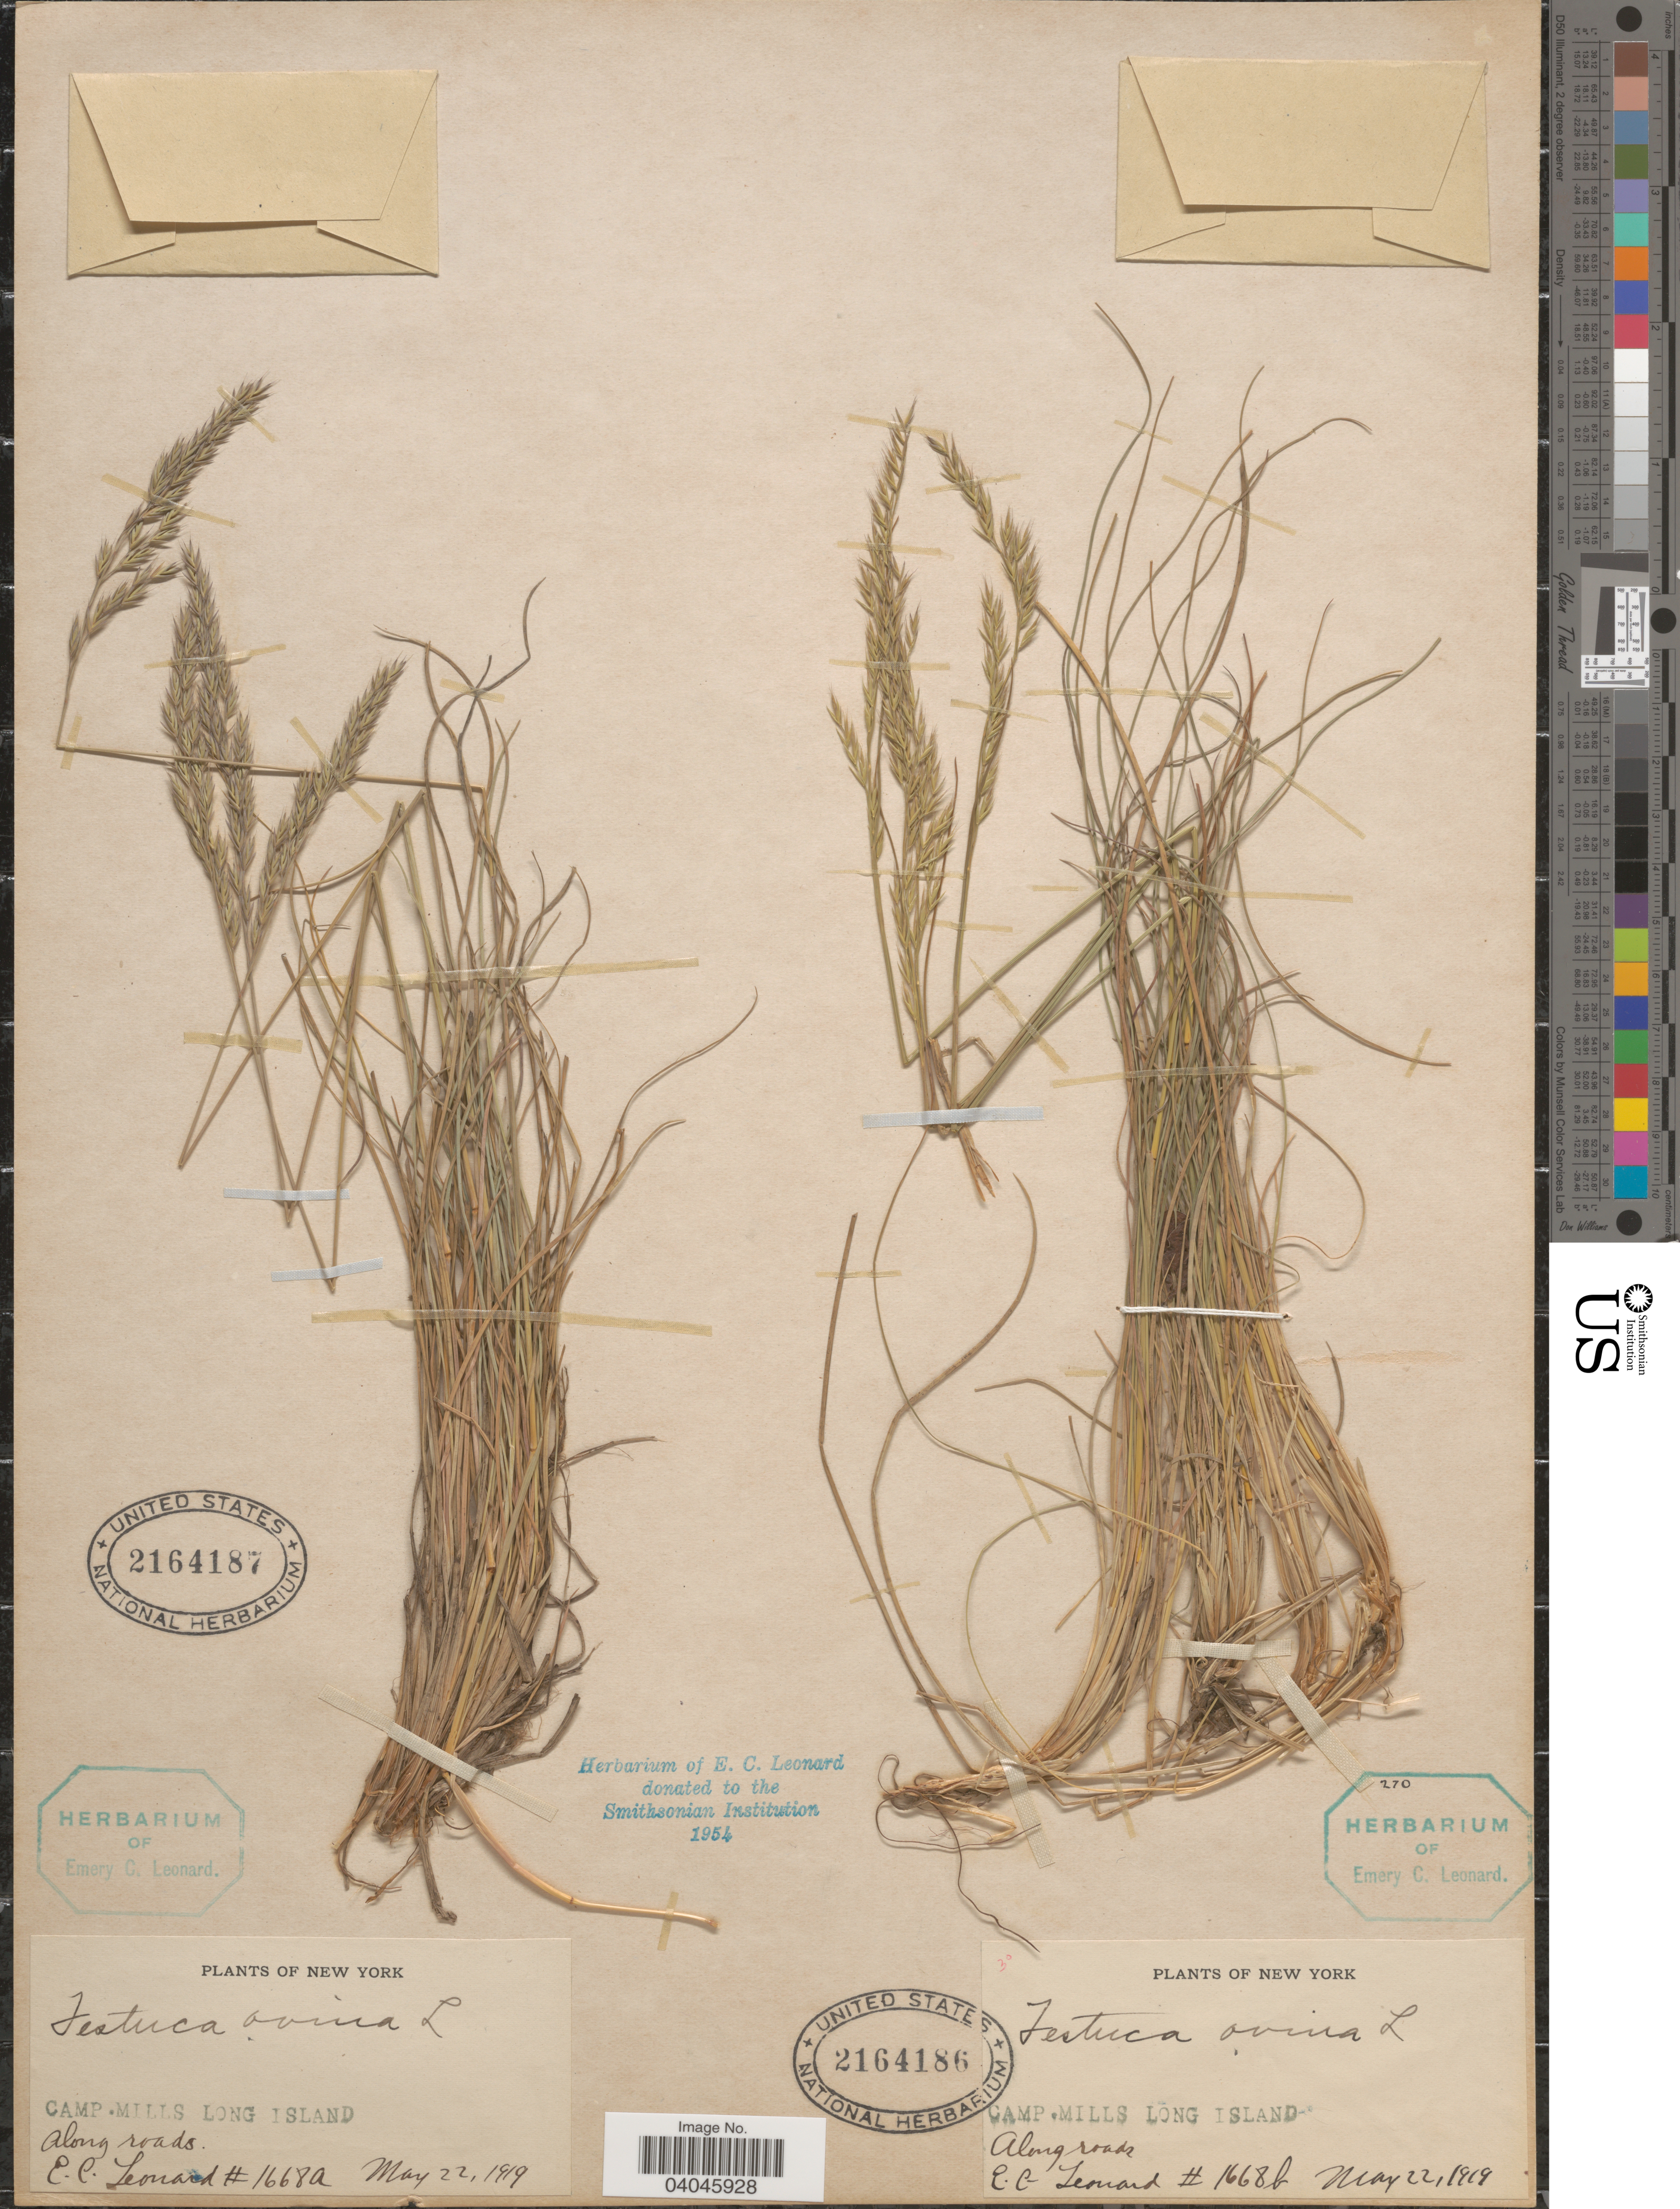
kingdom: Plantae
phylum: Tracheophyta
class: Liliopsida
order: Poales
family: Poaceae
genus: Festuca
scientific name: Festuca rubra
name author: L.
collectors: E. C. Leonard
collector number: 1668b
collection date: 1919-05-22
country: United States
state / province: New York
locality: Camp Mills Long Island.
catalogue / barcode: US 2164186